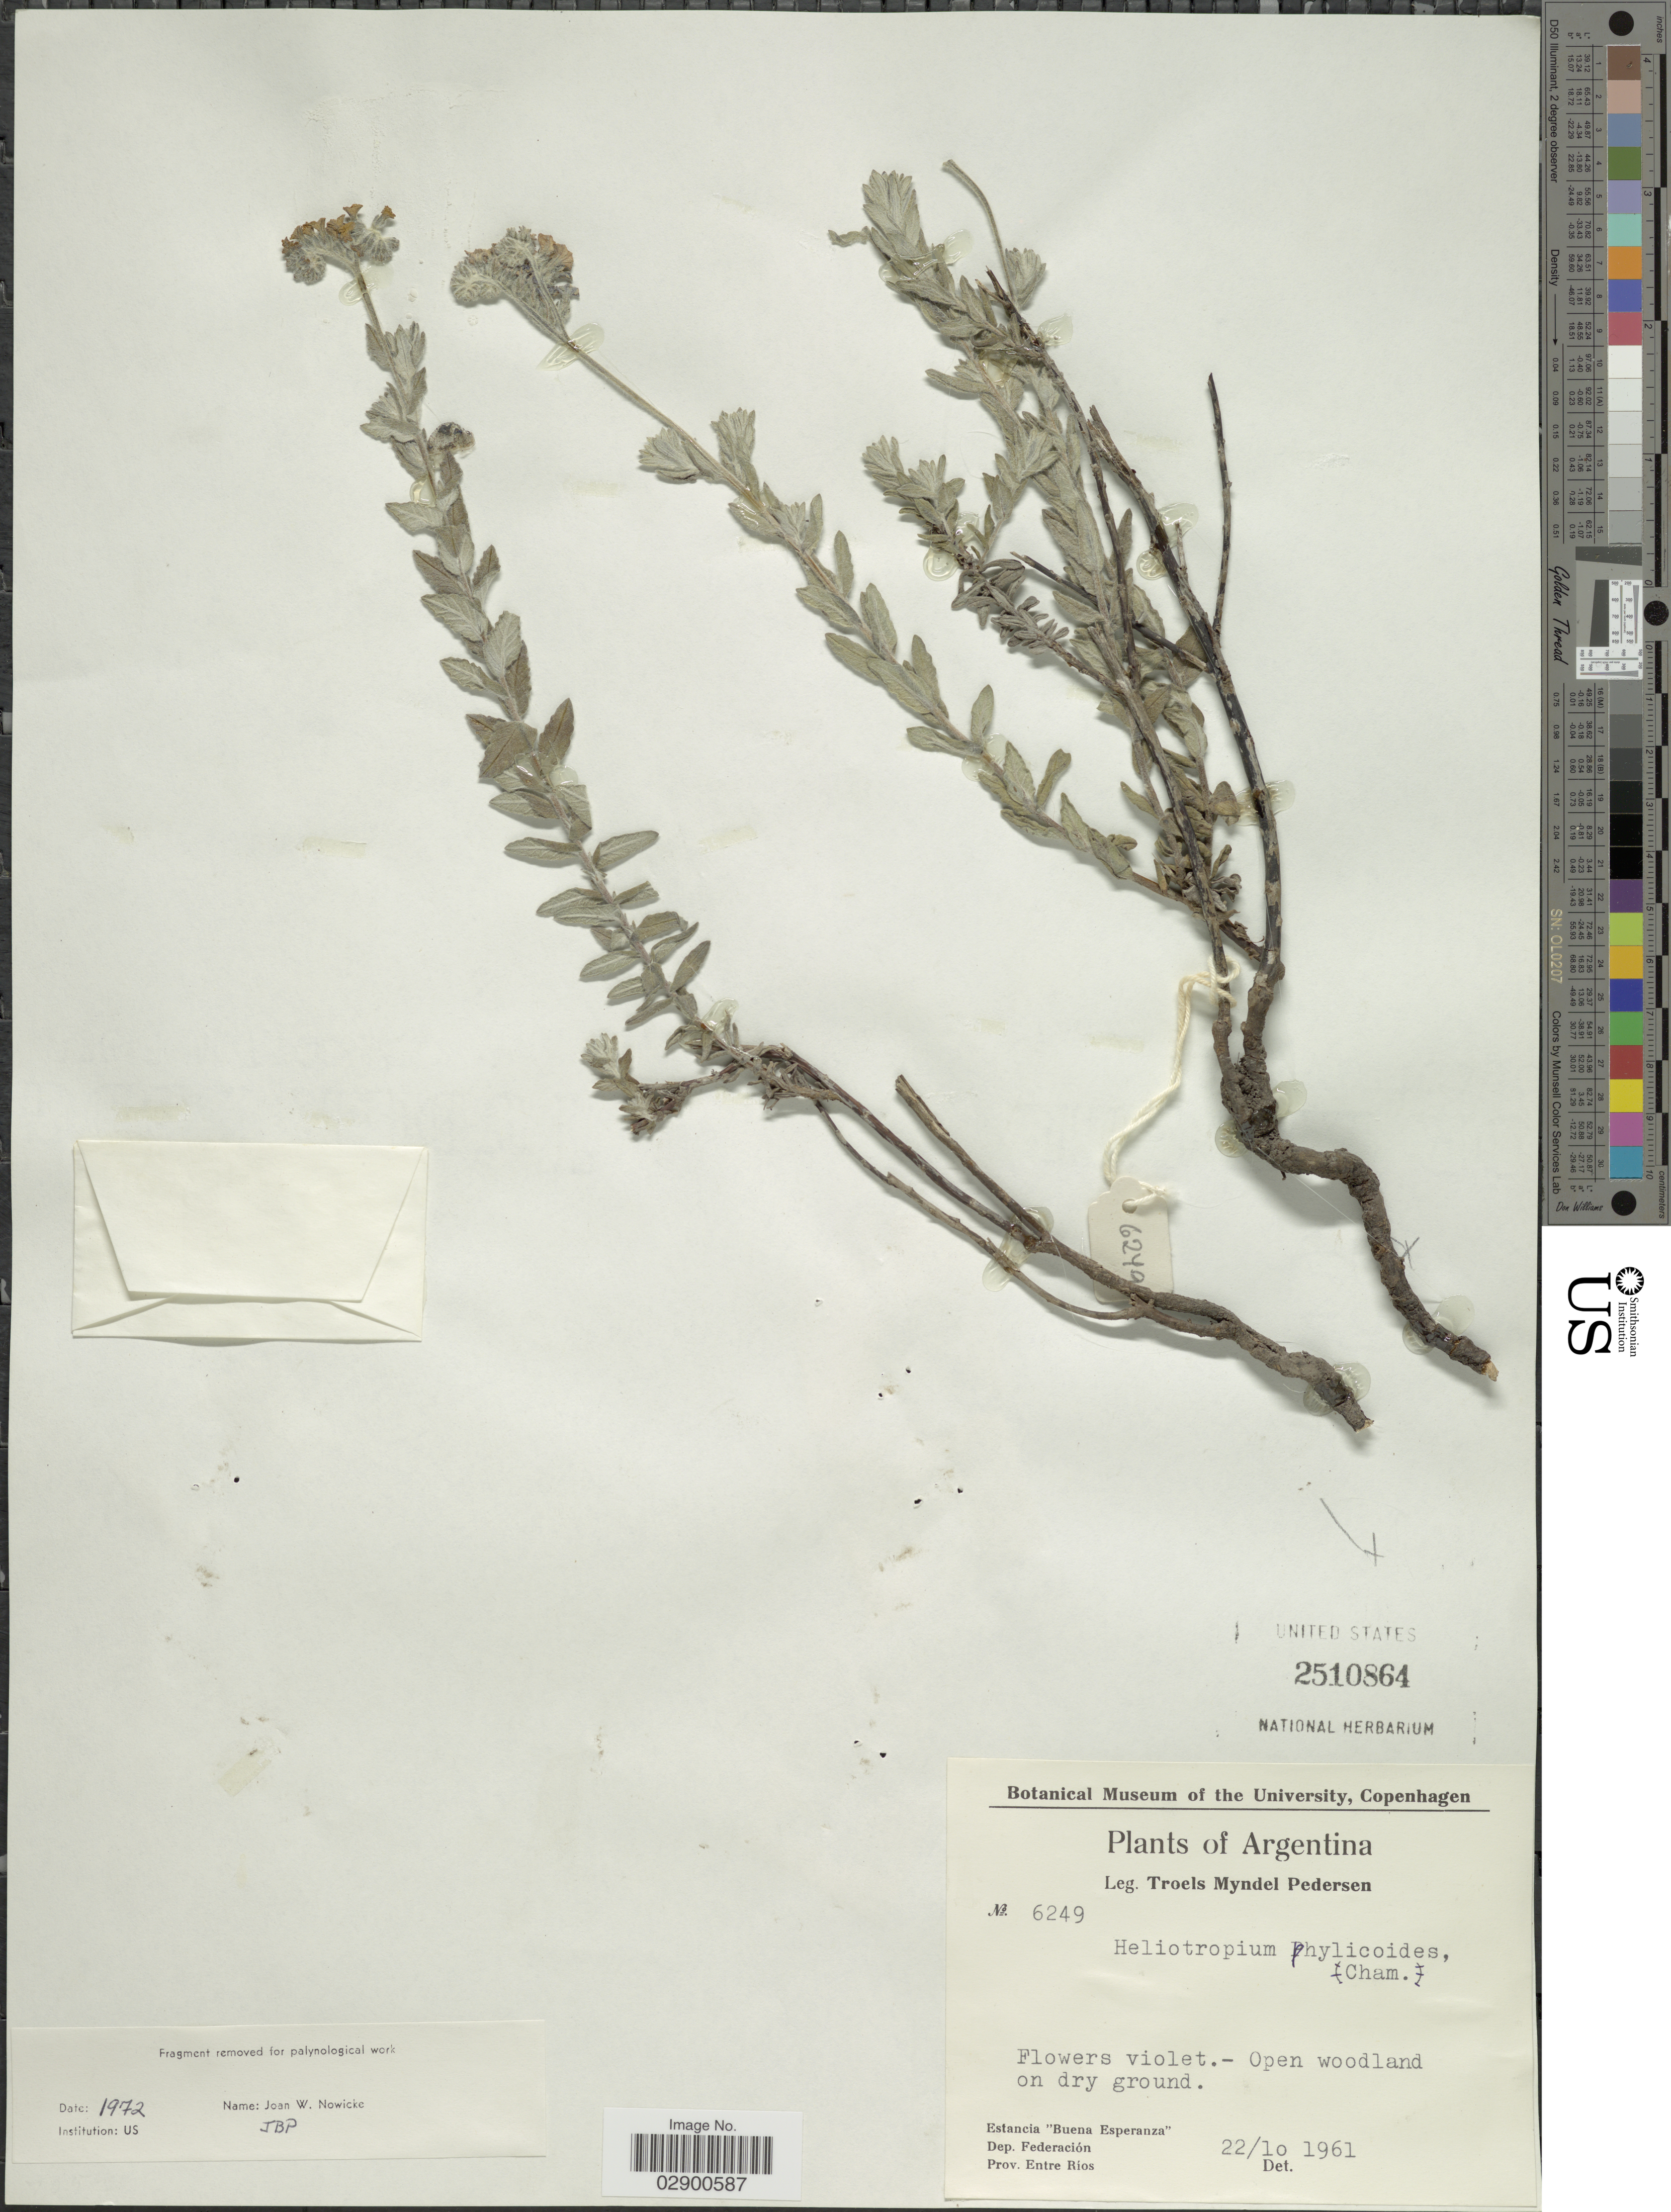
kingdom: Plantae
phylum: Tracheophyta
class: Magnoliopsida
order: Boraginales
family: Heliotropiaceae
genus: Heliotropium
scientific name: Heliotropium phylicoides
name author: Cham.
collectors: T. Pederson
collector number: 6249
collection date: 1961-10-22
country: Argentina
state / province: Entre Rios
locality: Estancia "Buena Esperanza". Dep. Federación.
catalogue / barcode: US 2510864